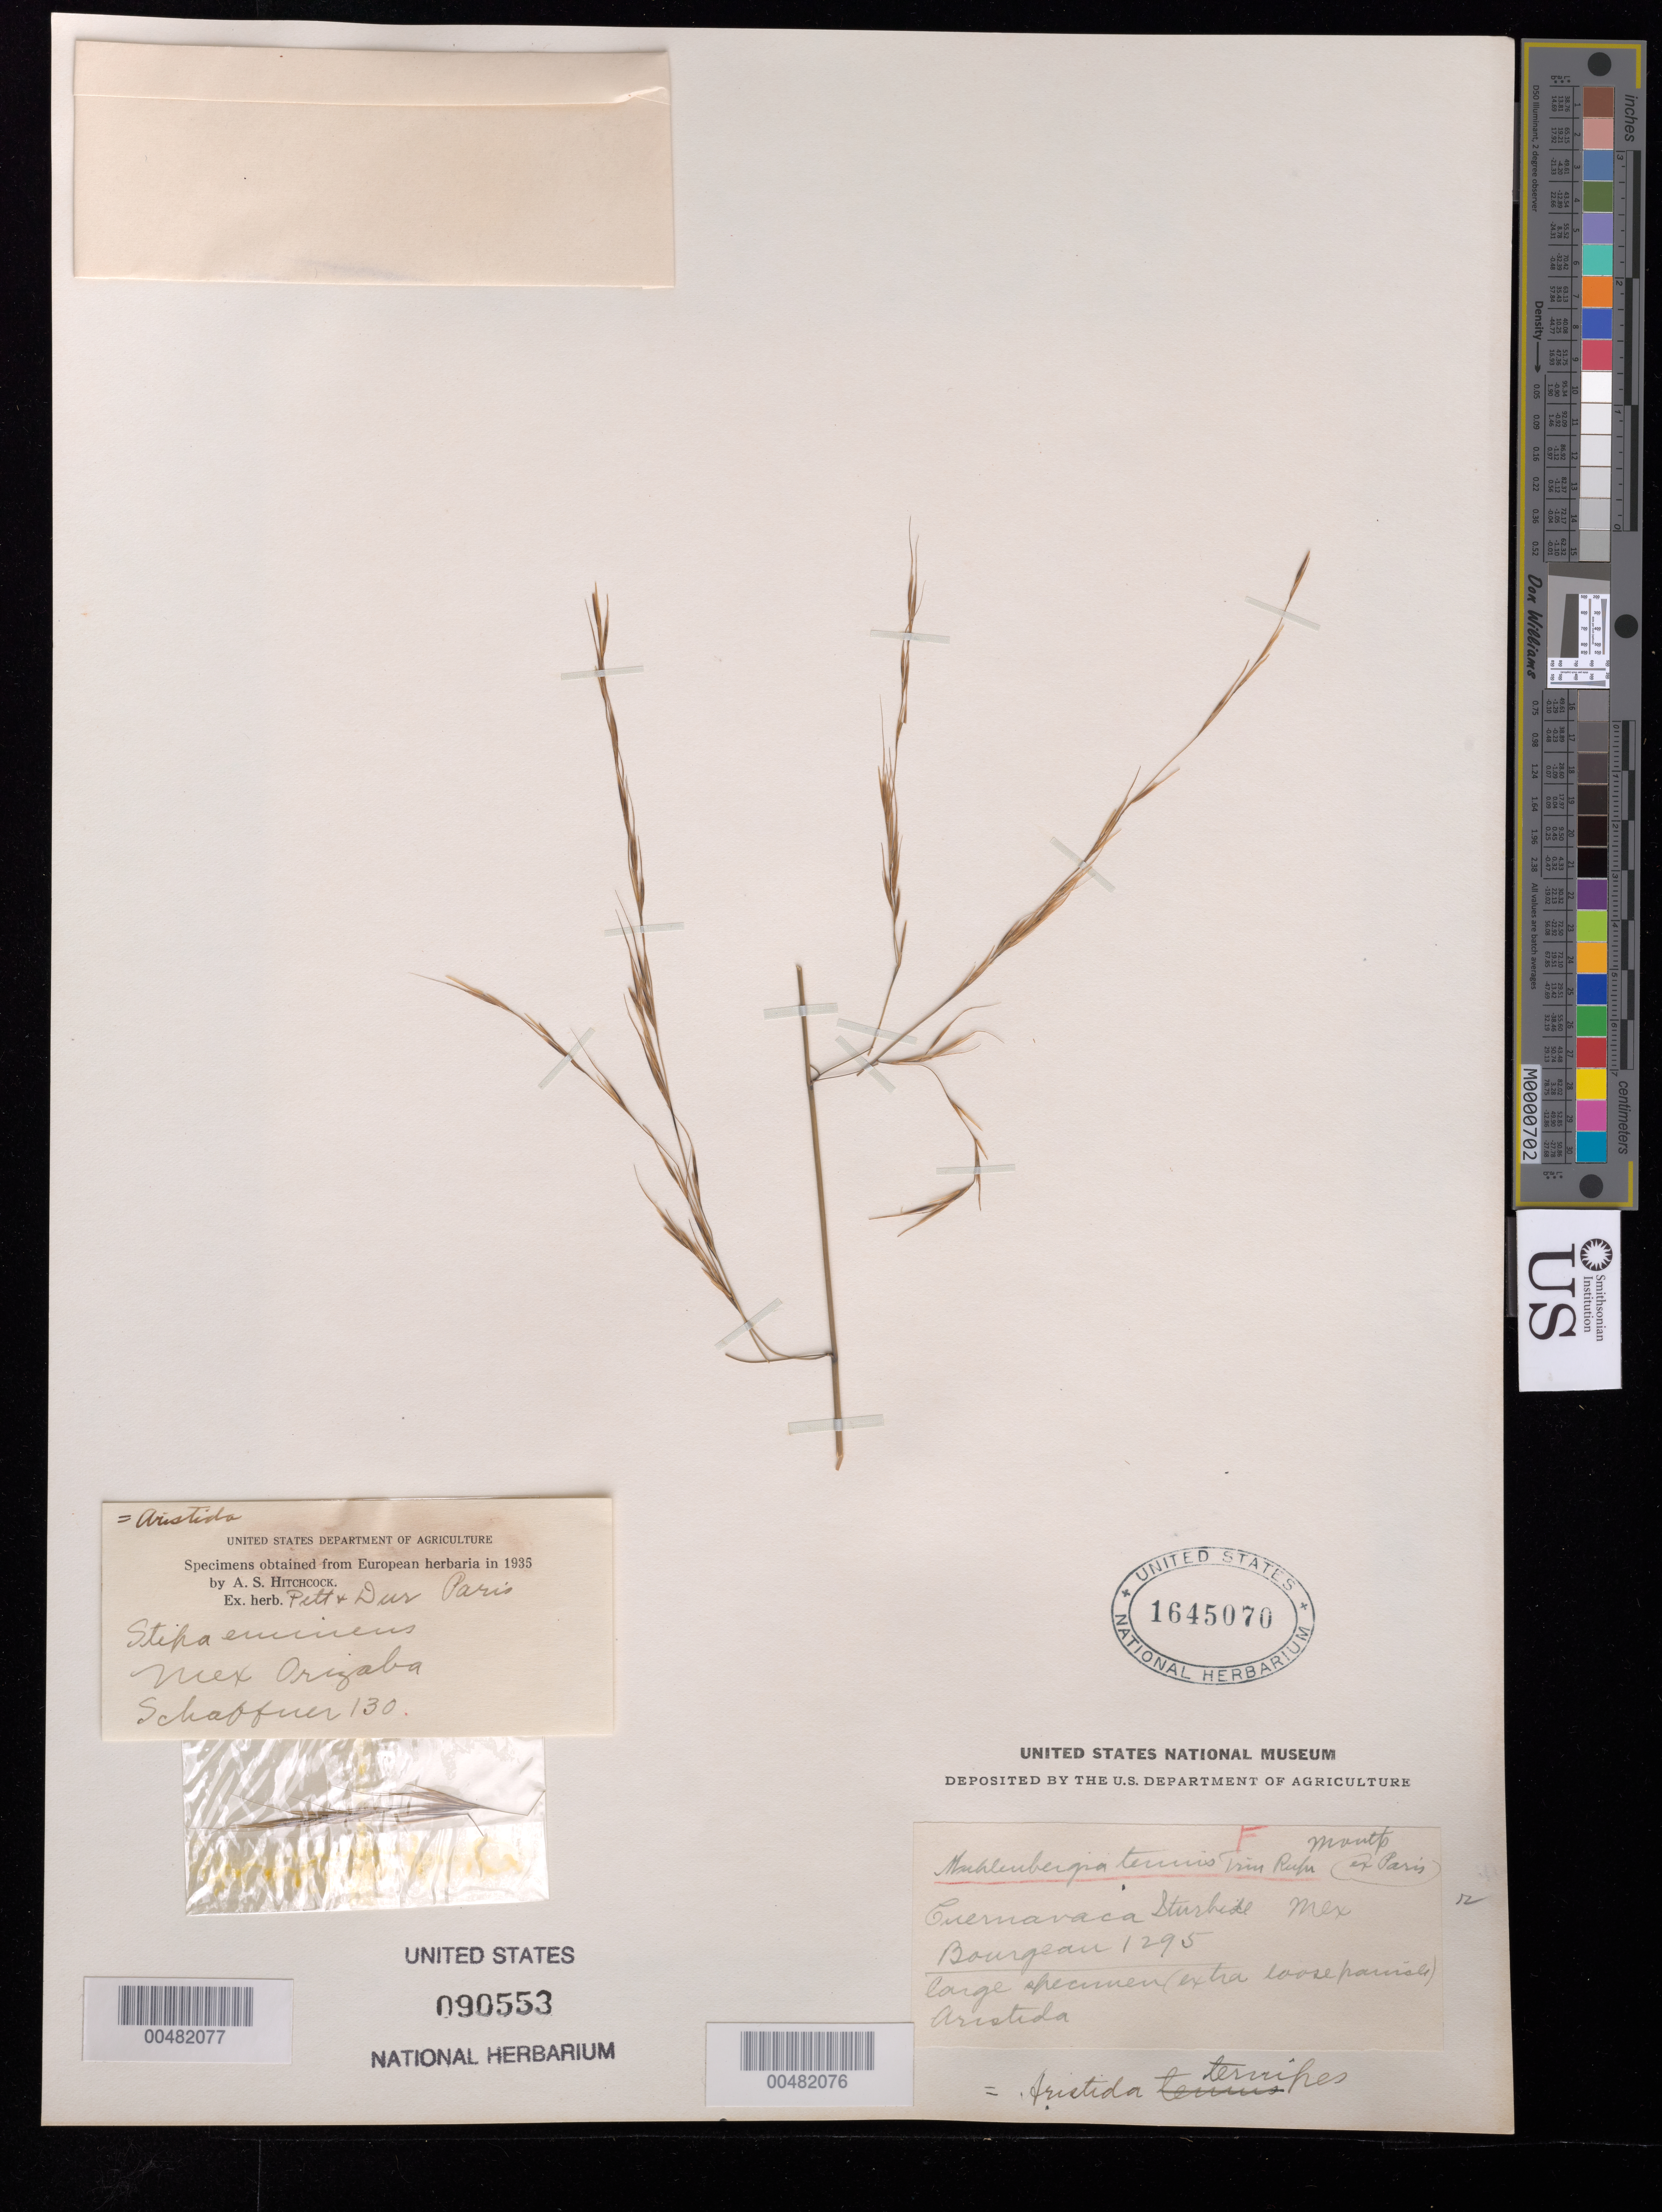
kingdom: Plantae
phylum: Tracheophyta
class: Liliopsida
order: Poales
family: Poaceae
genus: Aristida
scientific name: Aristida ternipes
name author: Cav.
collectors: -. Bourgeau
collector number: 1295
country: Mexico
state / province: Morelos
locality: Cuernavaca, Sturbide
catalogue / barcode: US 1645070